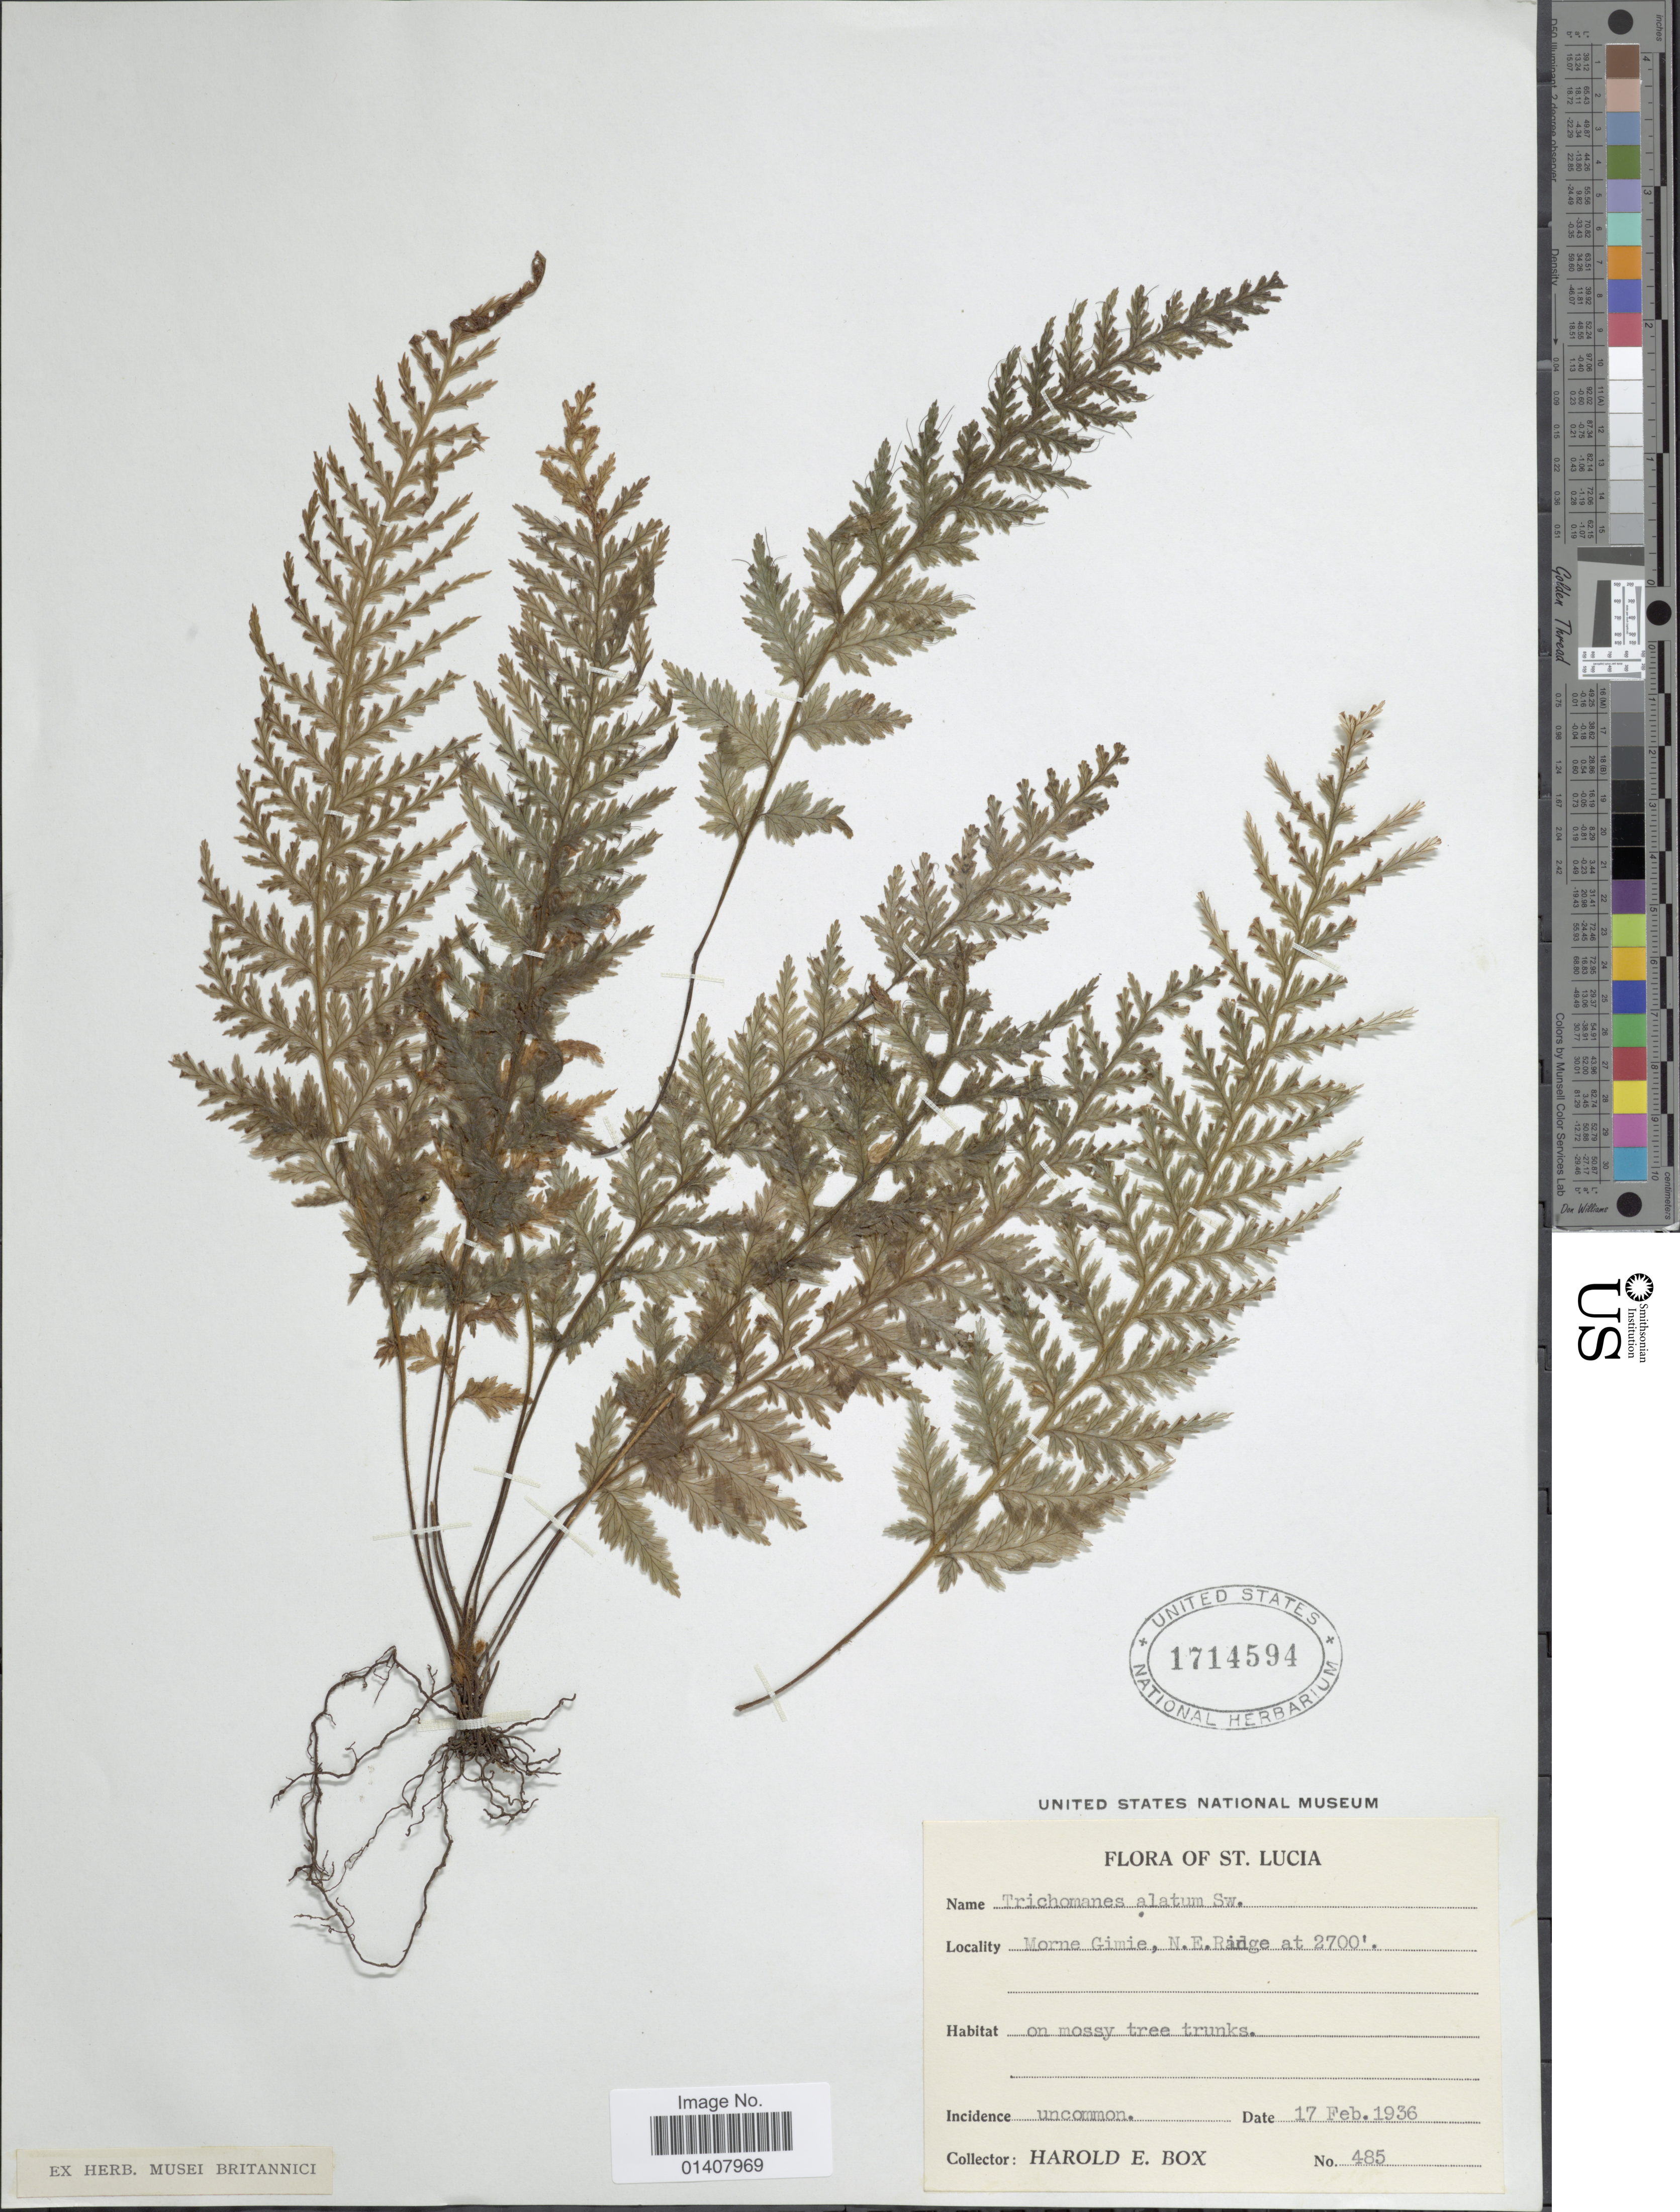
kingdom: Plantae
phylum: Tracheophyta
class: Polypodiopsida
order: Hymenophyllales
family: Hymenophyllaceae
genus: Trichomanes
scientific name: Trichomanes alatum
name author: Sw.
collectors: H. E. Box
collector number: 485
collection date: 1936-02-17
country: St. Lucia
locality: St. Luxia, Morne Gimie, N.E. Range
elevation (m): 823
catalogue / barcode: US 1714594